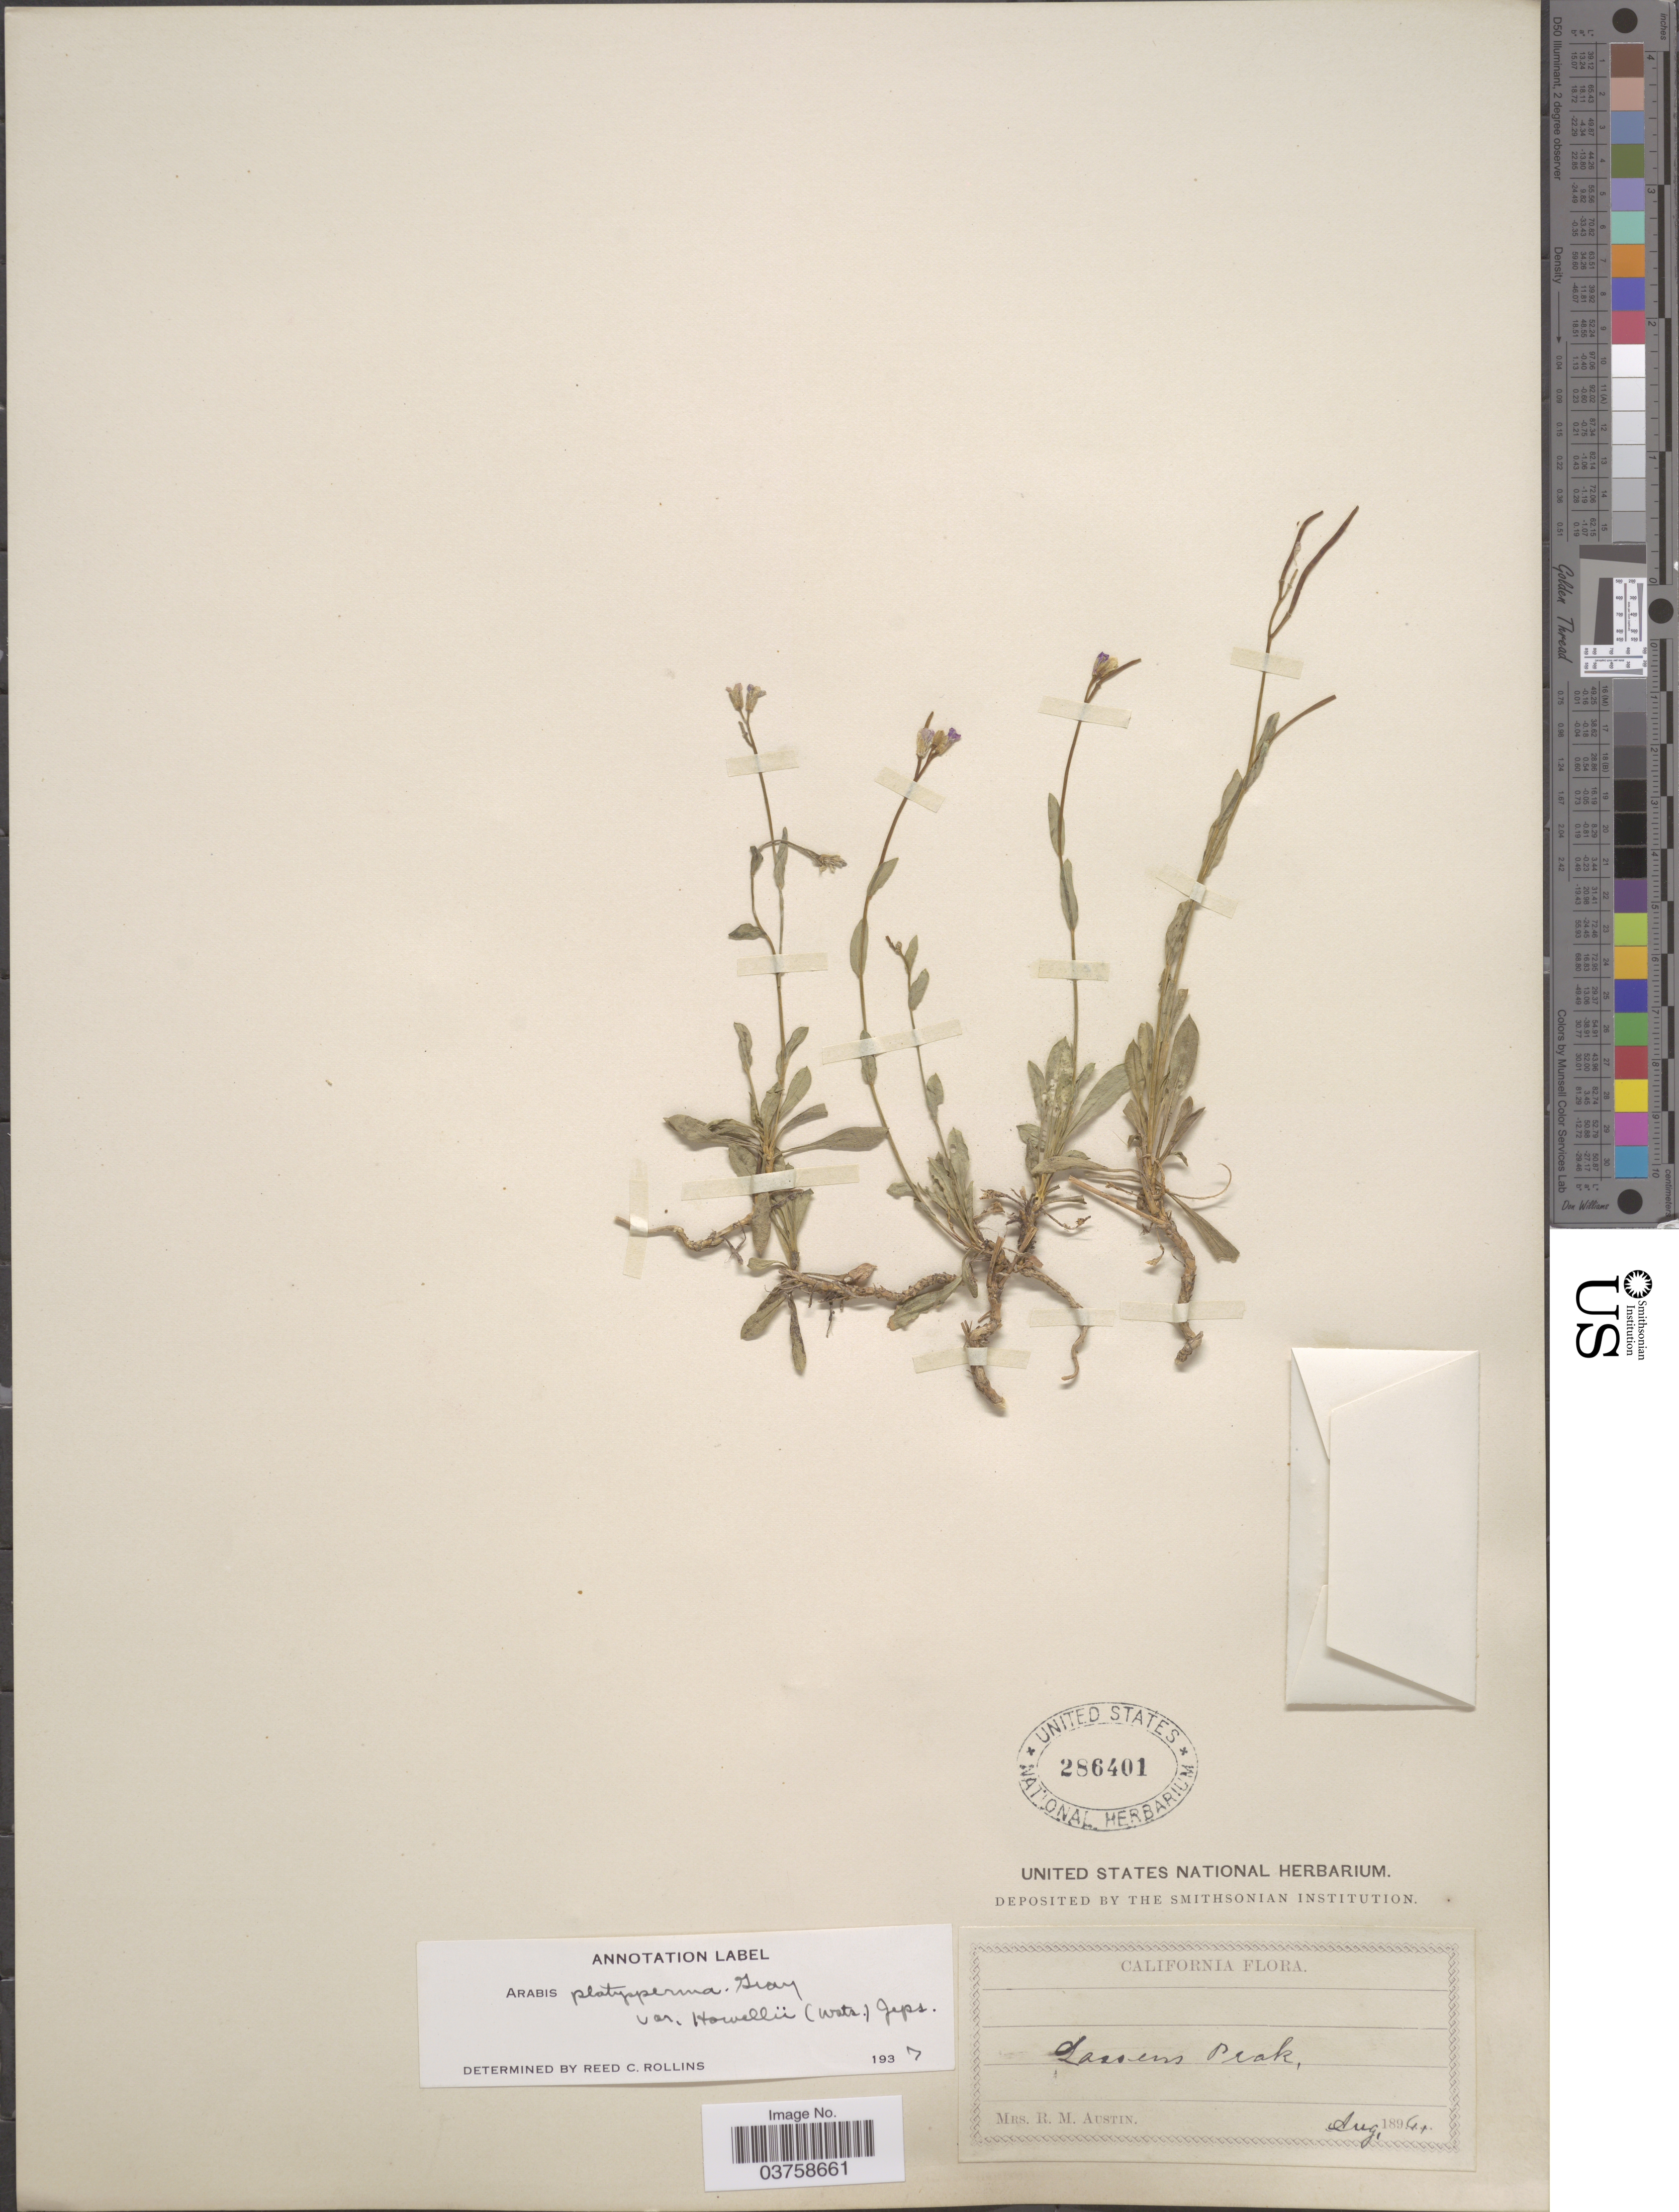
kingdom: Plantae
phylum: Tracheophyta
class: Magnoliopsida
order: Brassicales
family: Brassicaceae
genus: Arabis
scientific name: Arabis platysperma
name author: A. Gray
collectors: R. Austin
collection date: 1894-08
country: United States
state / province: California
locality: Lassens Peak.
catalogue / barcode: US 286401